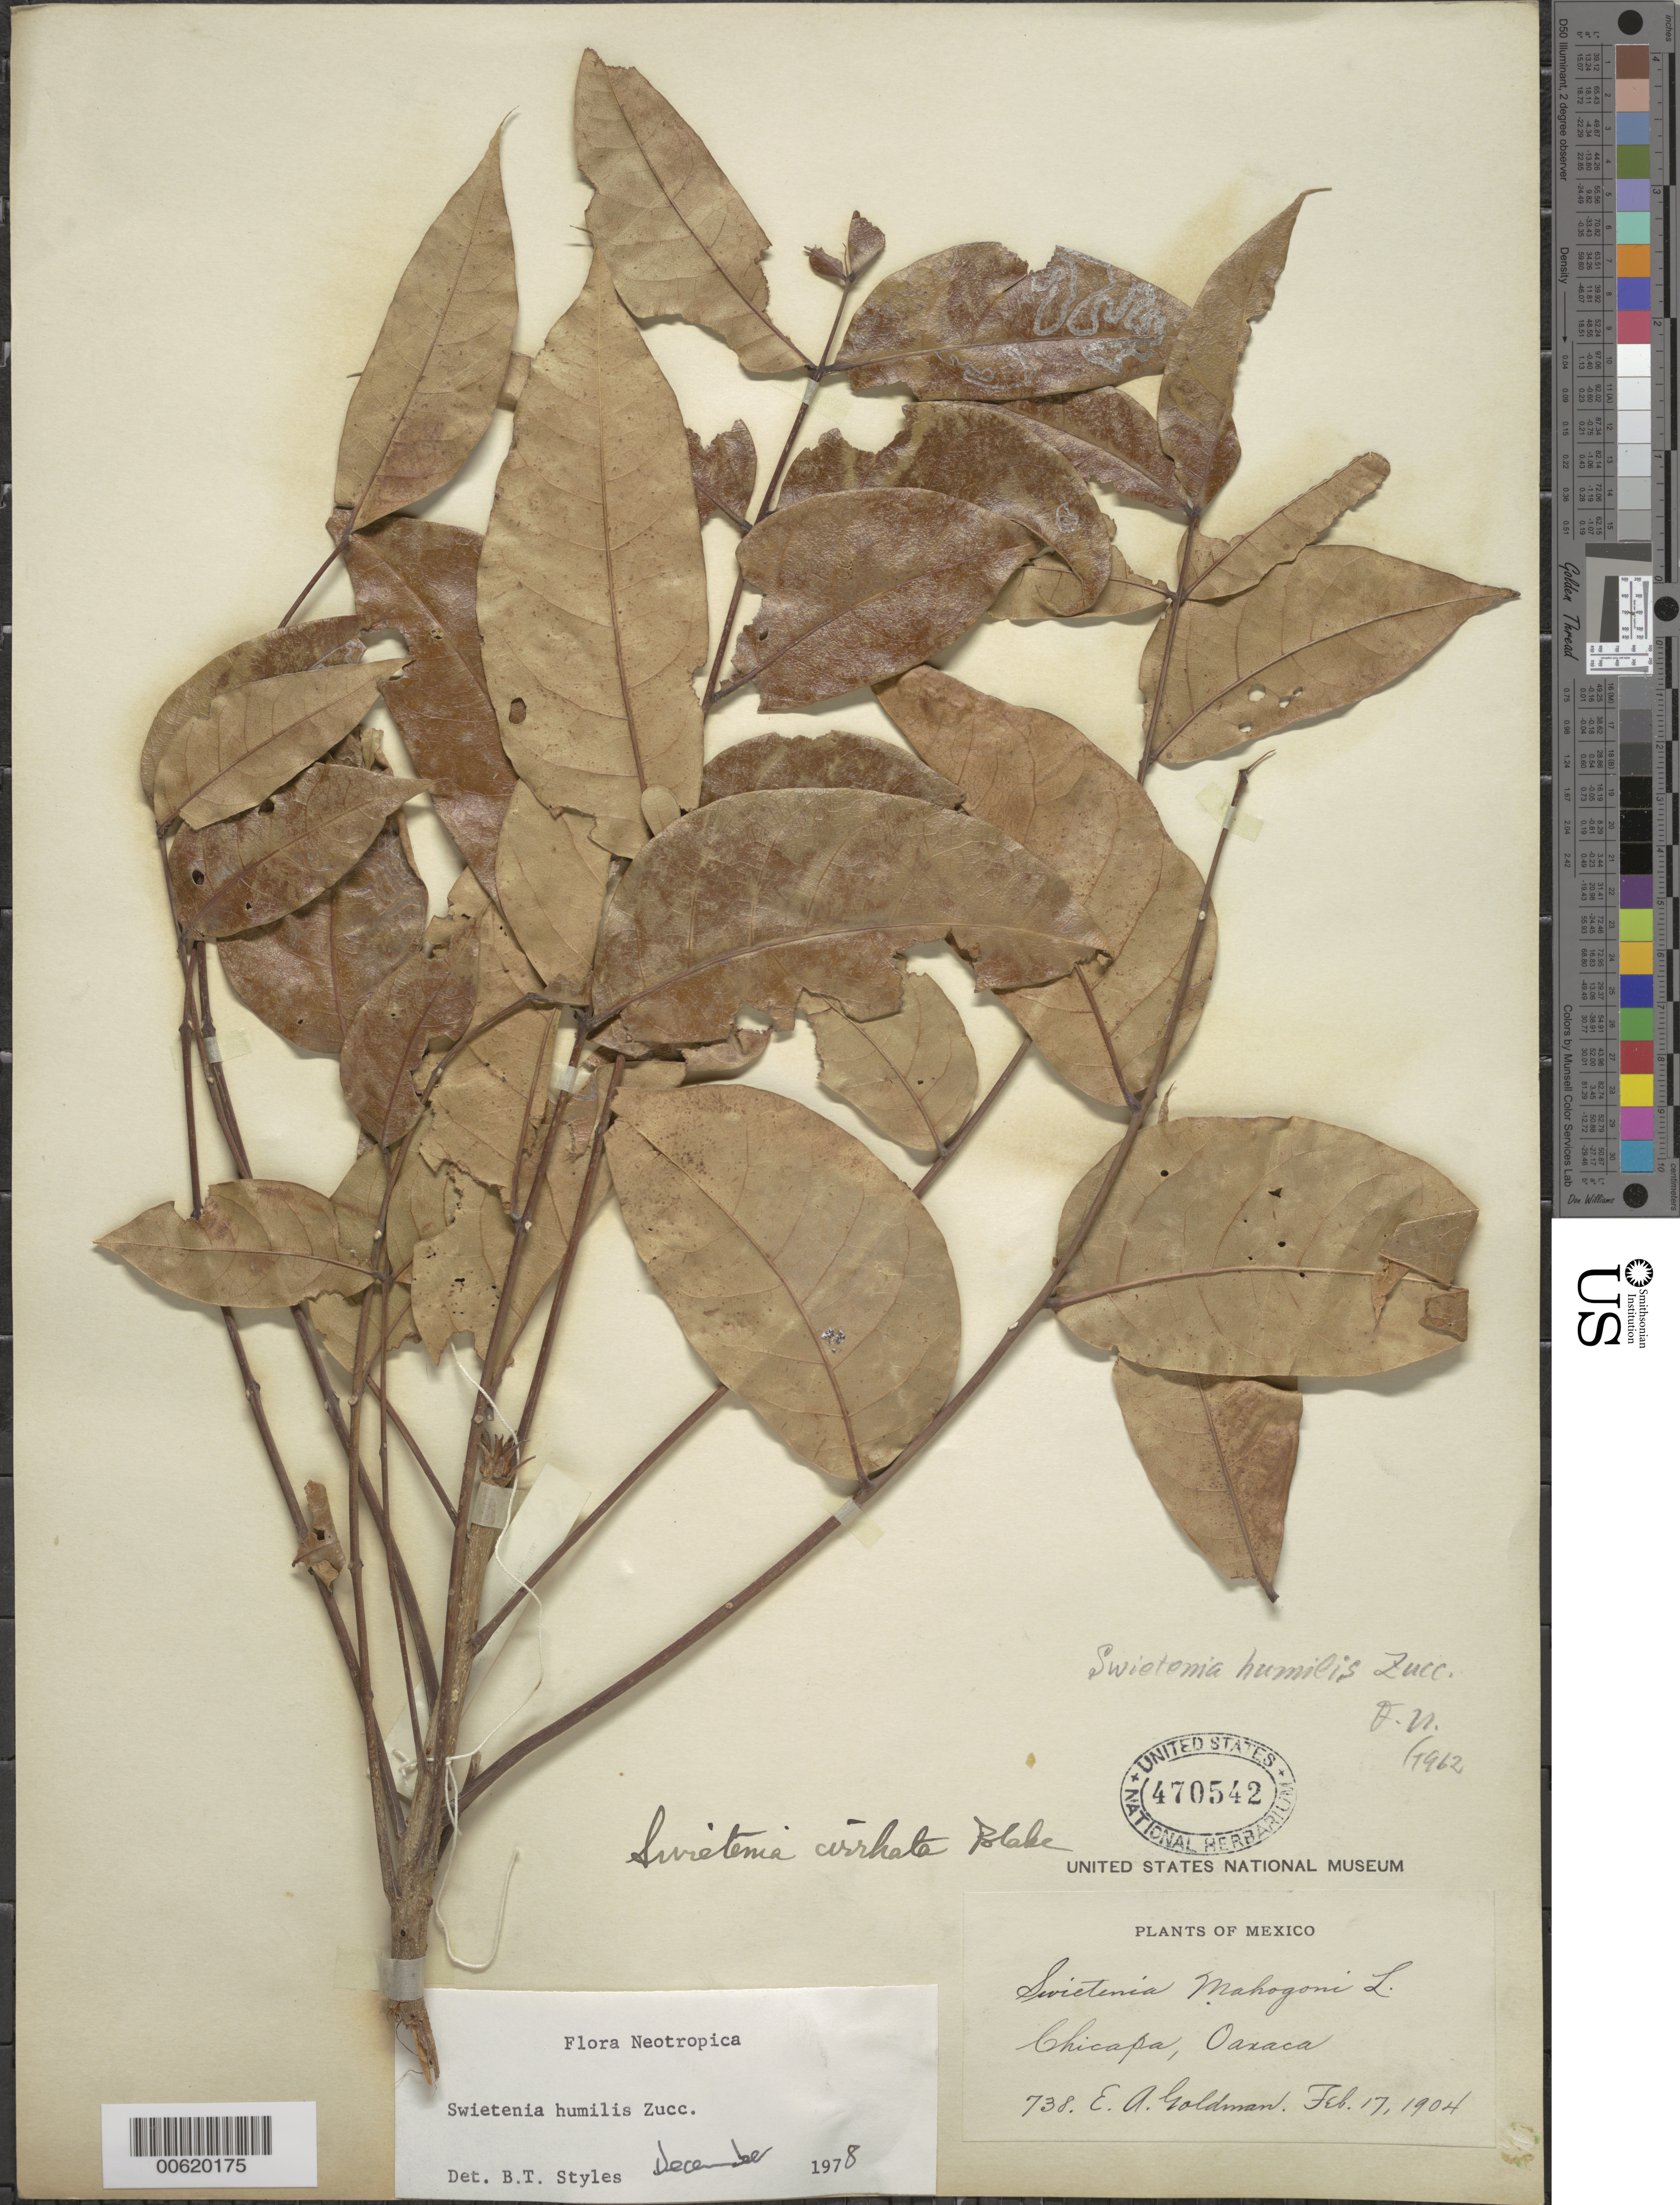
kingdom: Plantae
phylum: Tracheophyta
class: Magnoliopsida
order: Sapindales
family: Meliaceae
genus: Swietenia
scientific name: Swietenia humilis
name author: Zucc.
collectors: E. A. Goldman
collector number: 738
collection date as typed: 17 Feb 1904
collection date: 1904-02-17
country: Mexico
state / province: Oaxaca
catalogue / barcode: US 470542